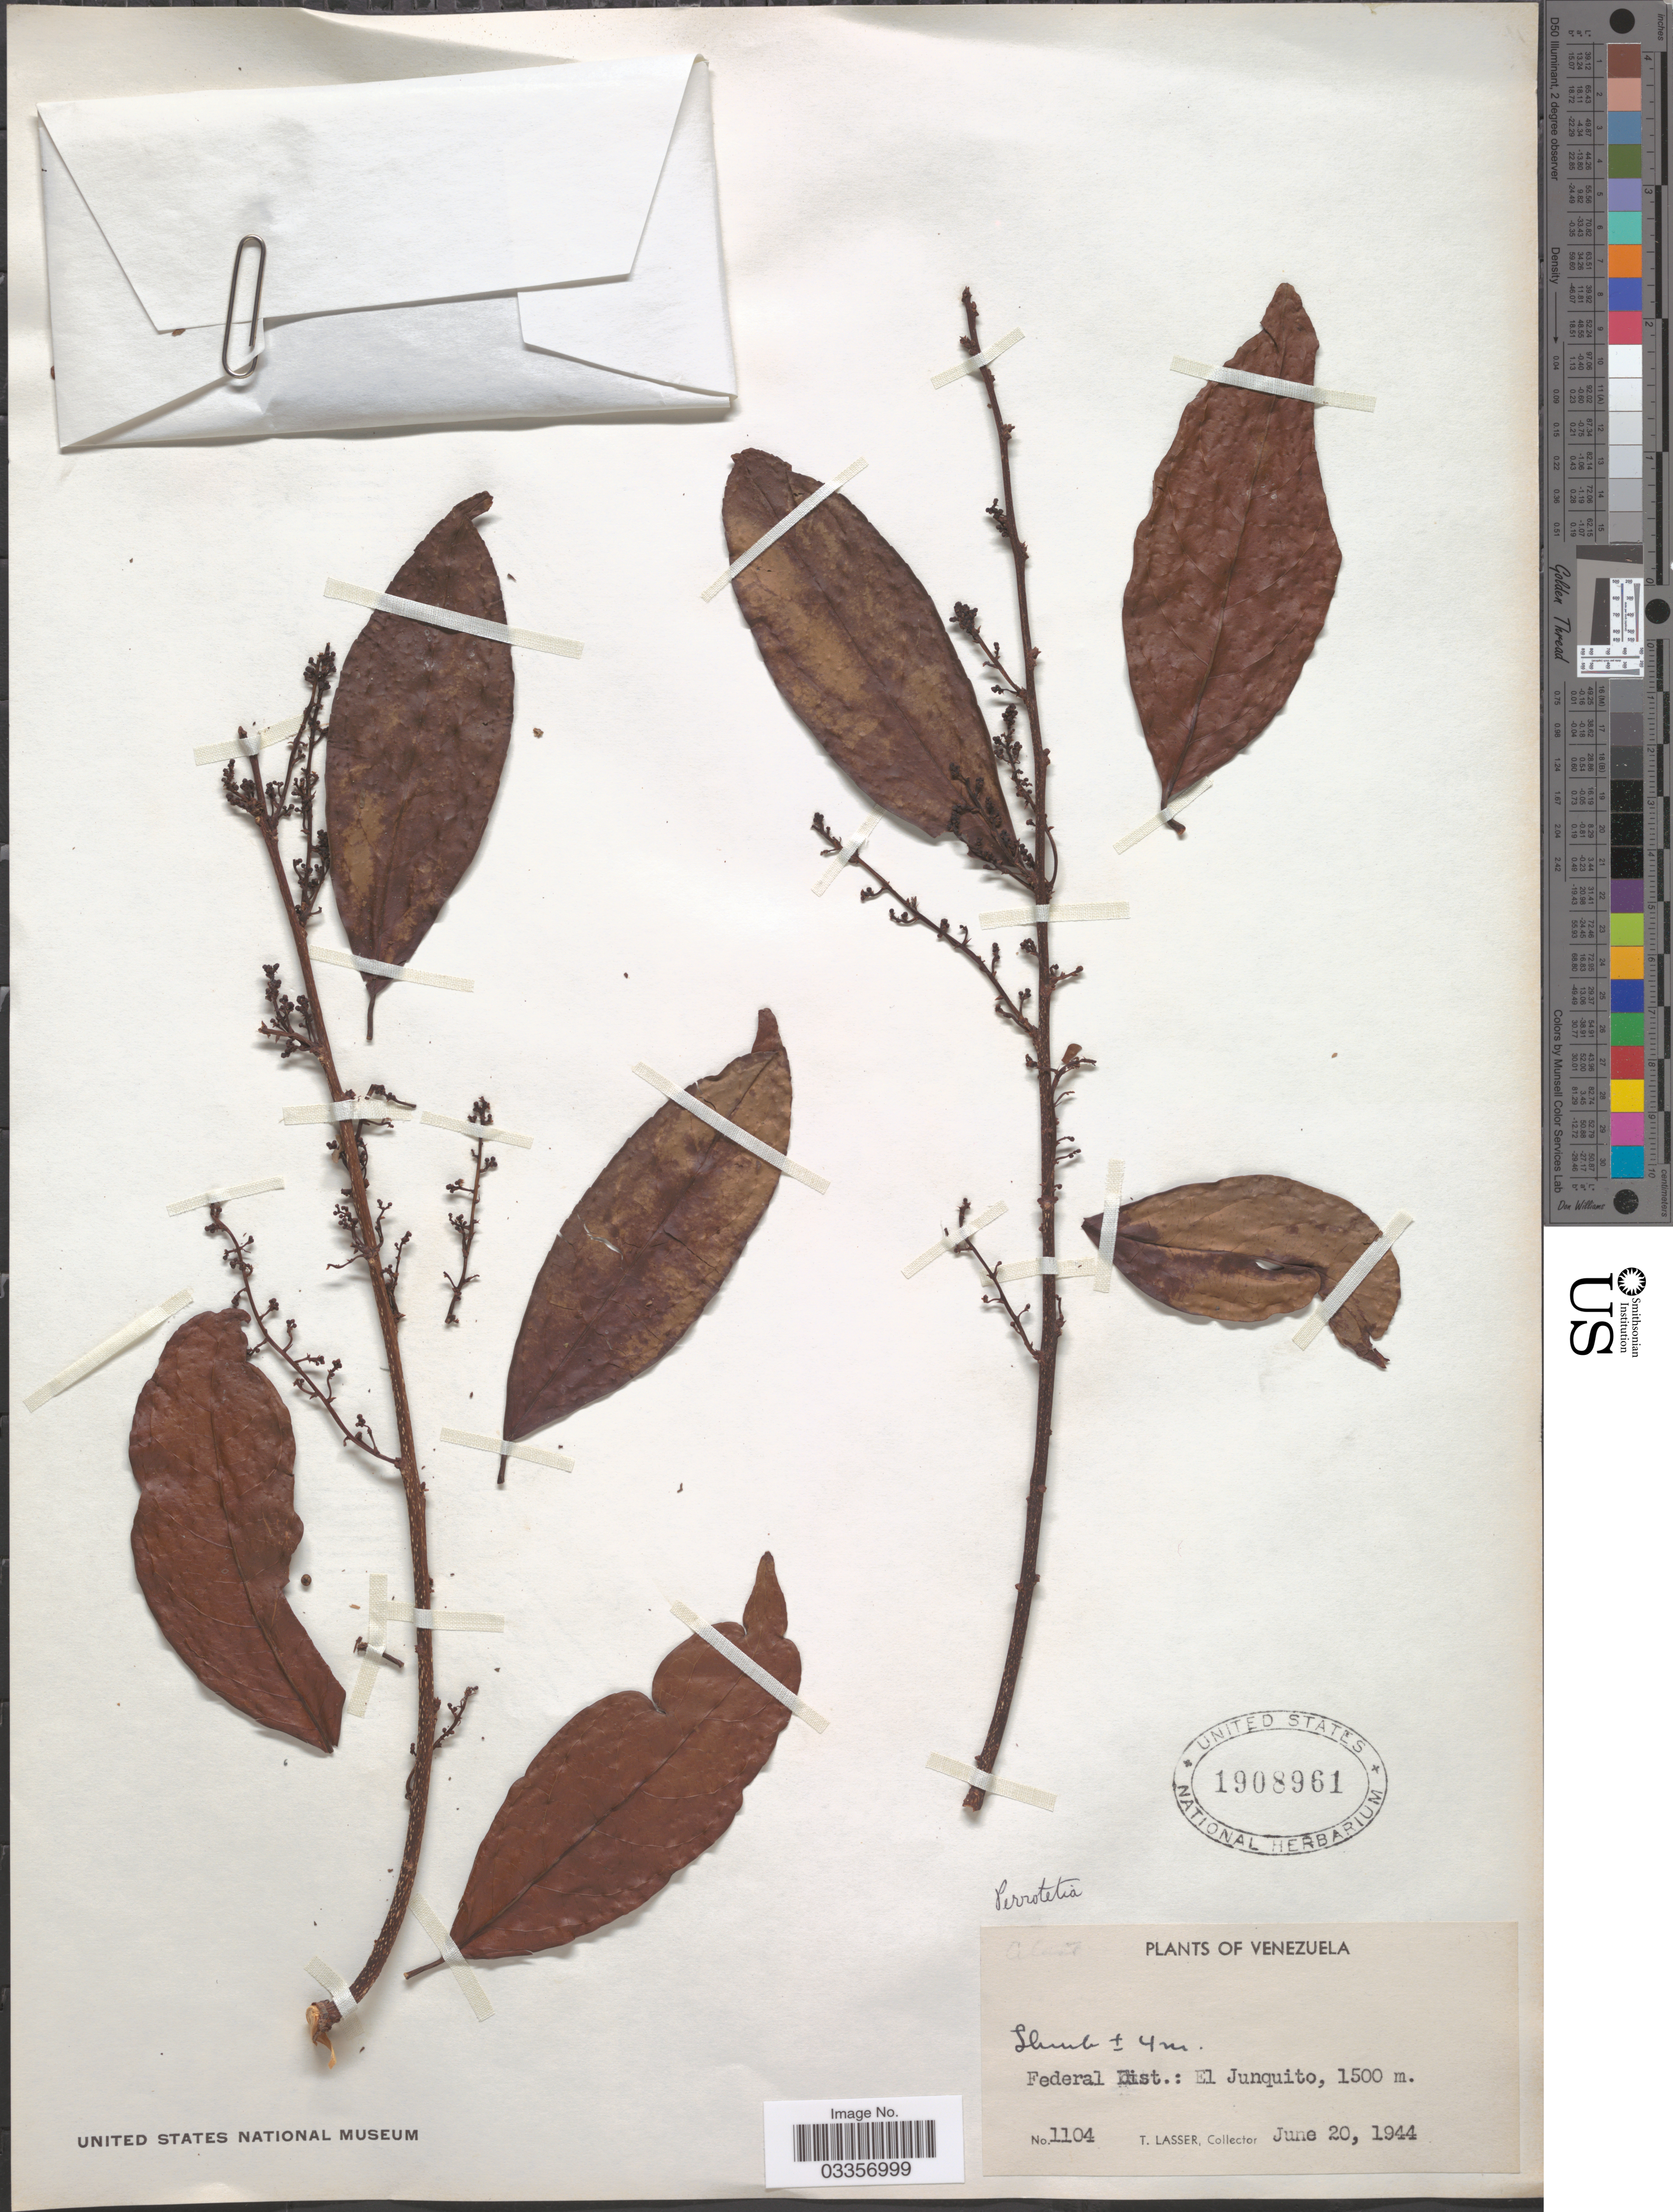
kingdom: Plantae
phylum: Tracheophyta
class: Magnoliopsida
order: Huerteales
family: Dipentodontaceae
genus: Perrottetia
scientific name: Perrottetia sp.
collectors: T. Lasser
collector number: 1104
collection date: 1944-06-20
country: Venezuela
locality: Federal Dist.: El Junquito.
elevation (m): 1500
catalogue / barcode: US 1908961